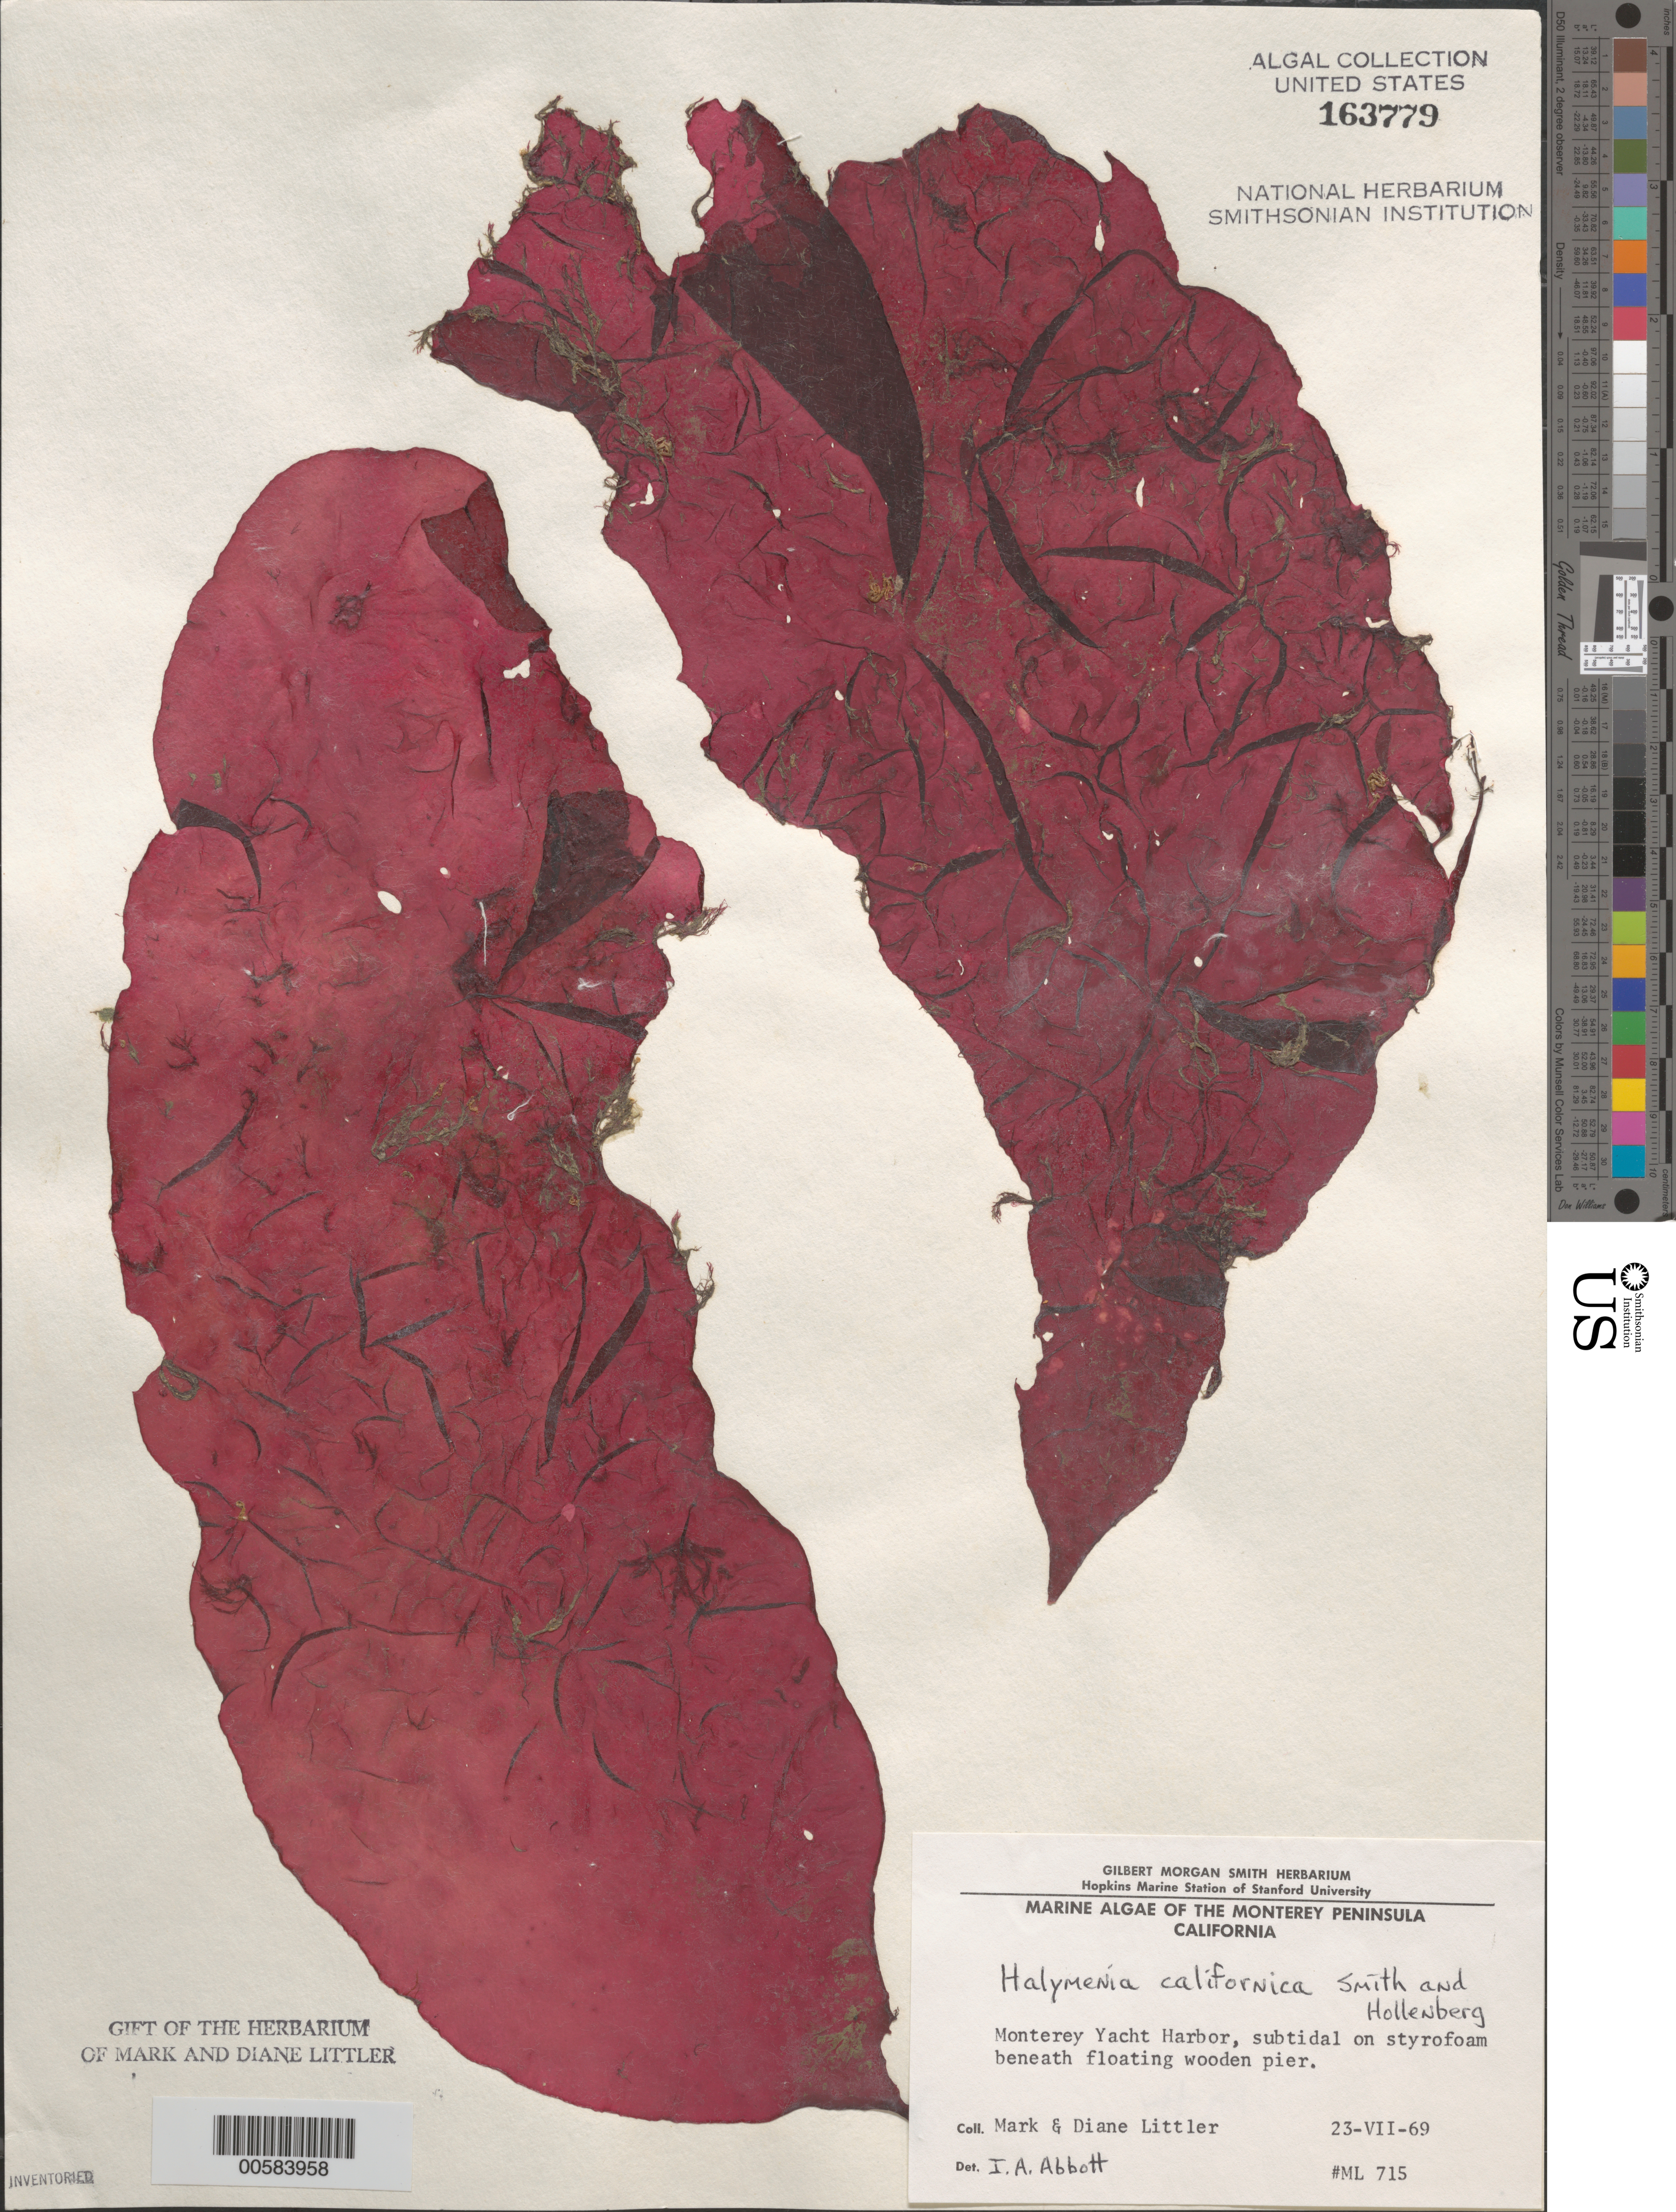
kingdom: Plantae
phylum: Rhodophyta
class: Florideophyceae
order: Halymeniales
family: Halymeniaceae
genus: Halymenia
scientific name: Halymenia californica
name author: G.M. Sm. & Hollenb.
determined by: Abbott, Isabella A.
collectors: M. M. Littler & D. S. Littler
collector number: ML 715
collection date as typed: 23 Jul 1969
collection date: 1969-07-23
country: United States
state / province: California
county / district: Monterey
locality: Monterey Yacht Harbor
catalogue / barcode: US 163779